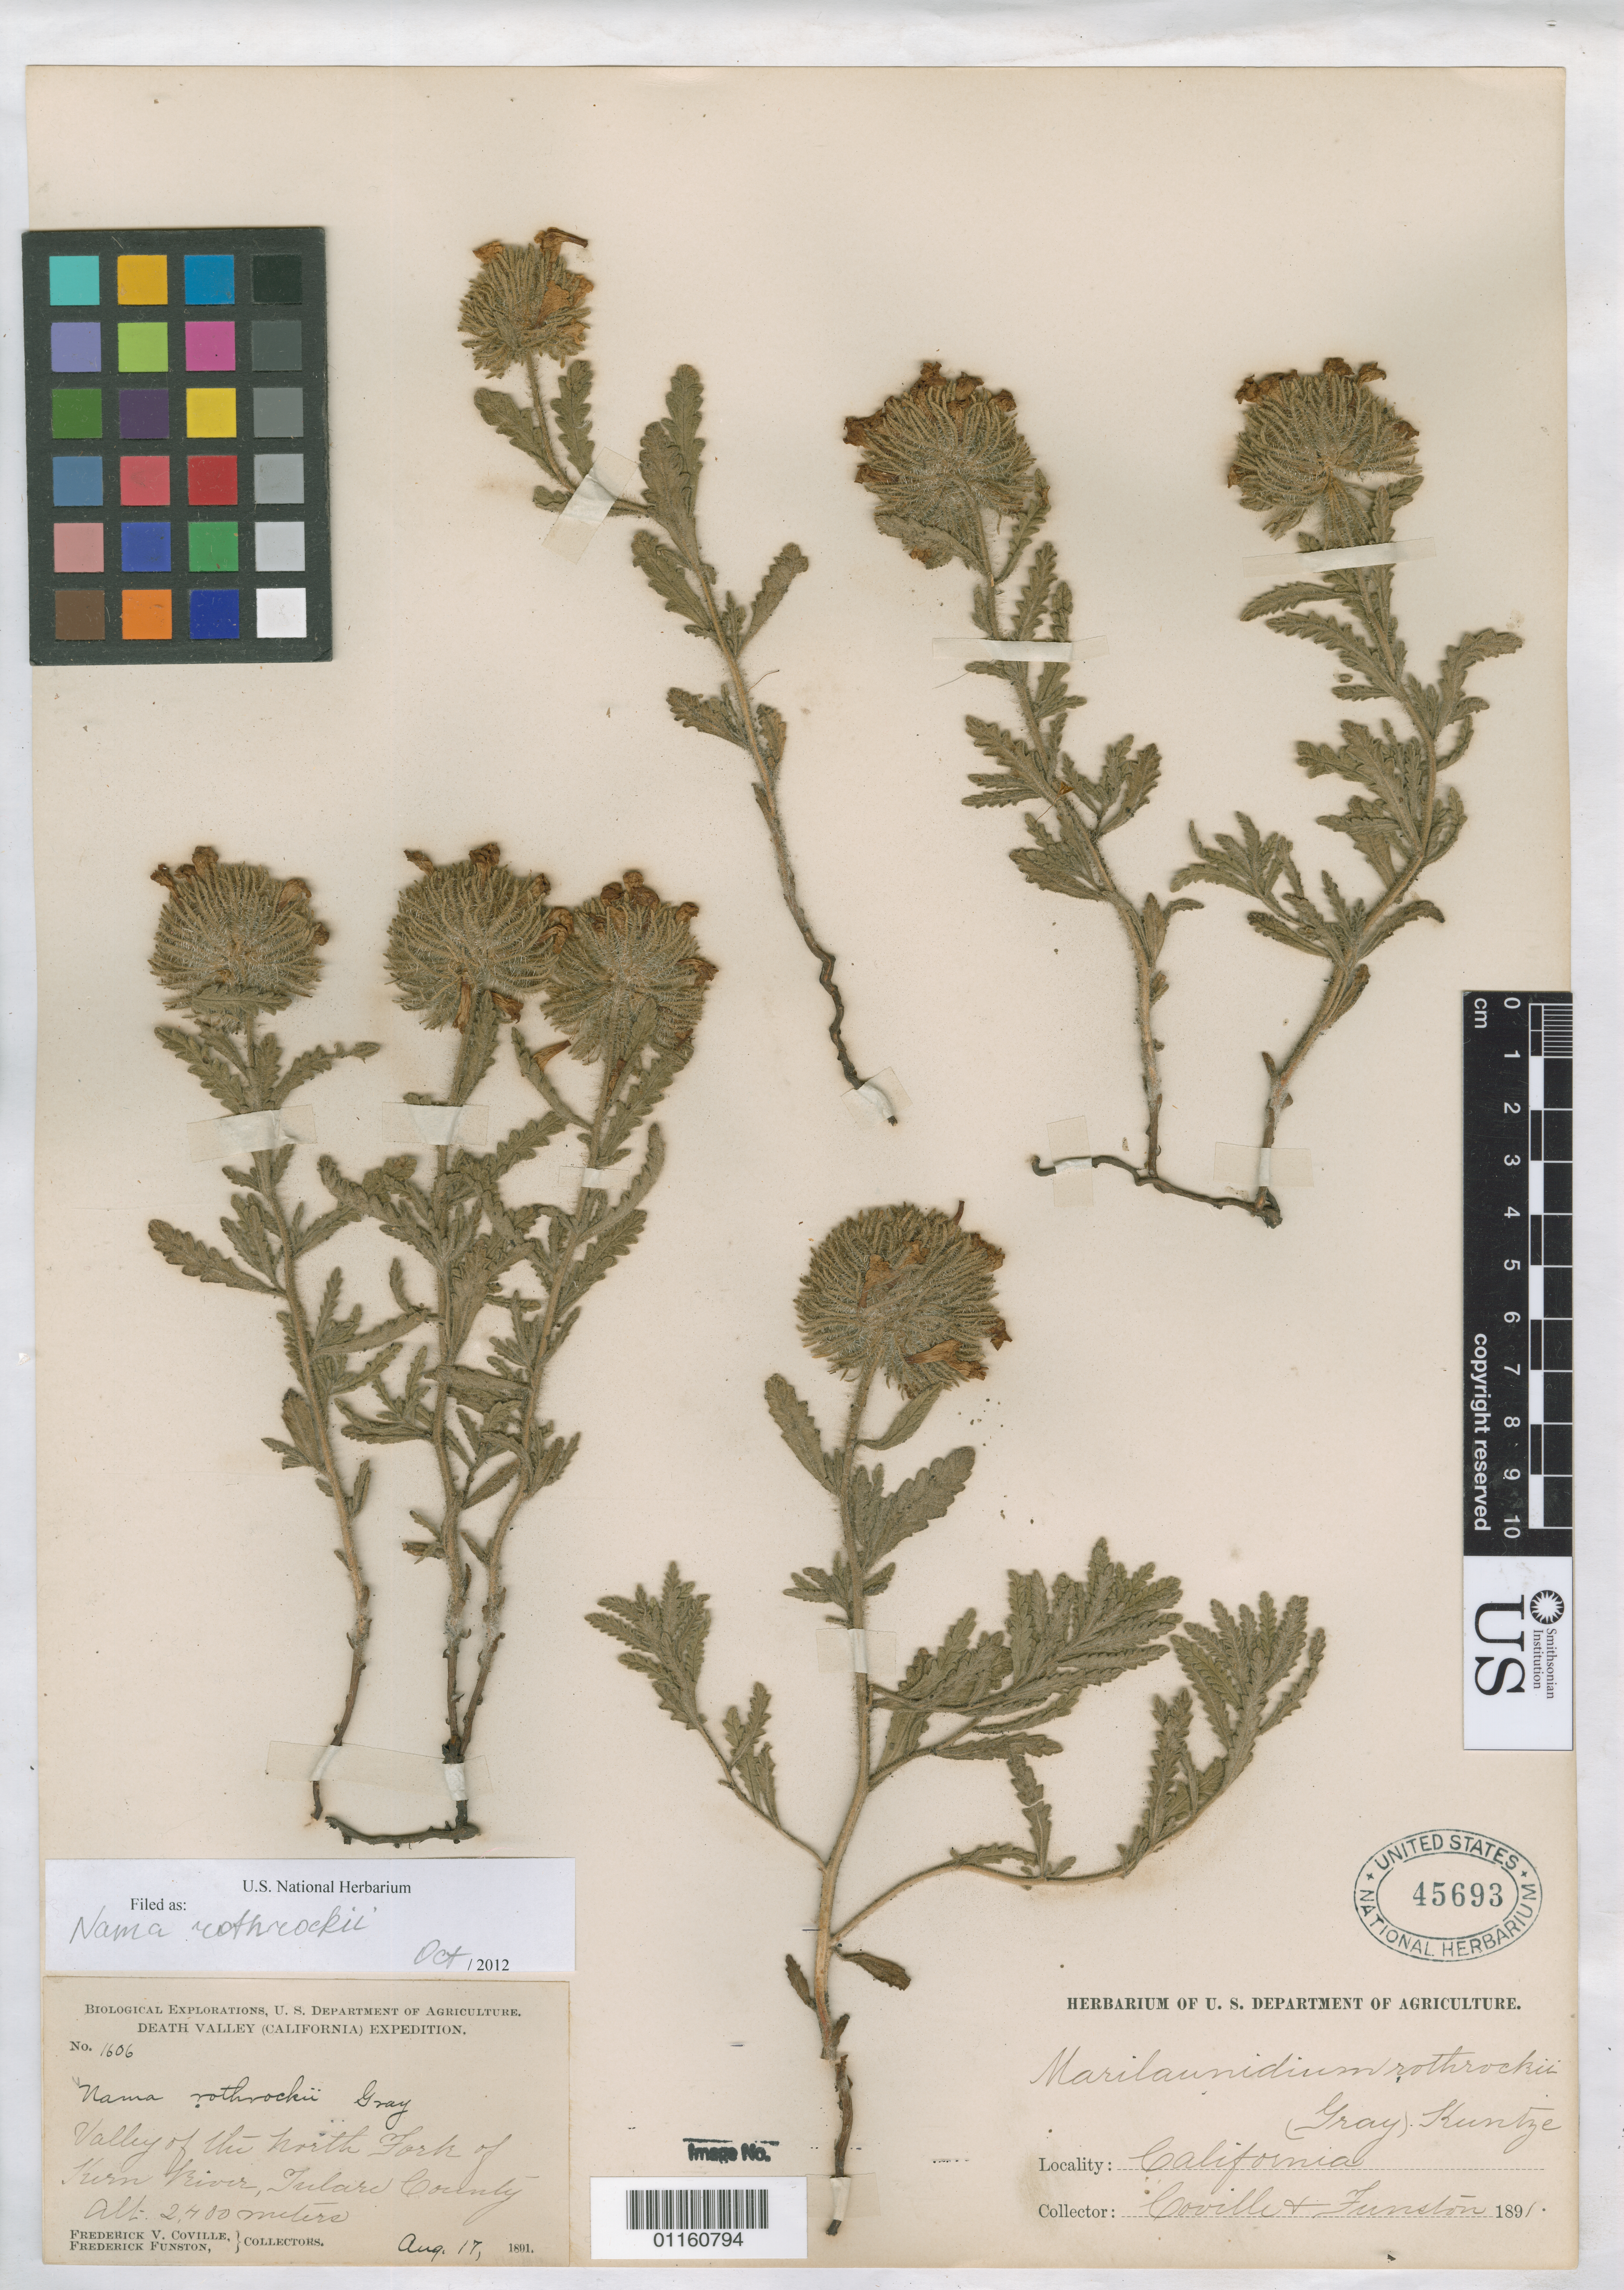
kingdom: Plantae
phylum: Tracheophyta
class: Magnoliopsida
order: Boraginales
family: Namaceae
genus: Nama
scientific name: Nama rothrockii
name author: A. Gray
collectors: F. V. Coville & F. Funston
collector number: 1606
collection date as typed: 17 Aug 1891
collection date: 1891-08-17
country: United States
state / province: California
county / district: Tulare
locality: Valley of the north Fork of Kern River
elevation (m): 2400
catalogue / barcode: US 45693